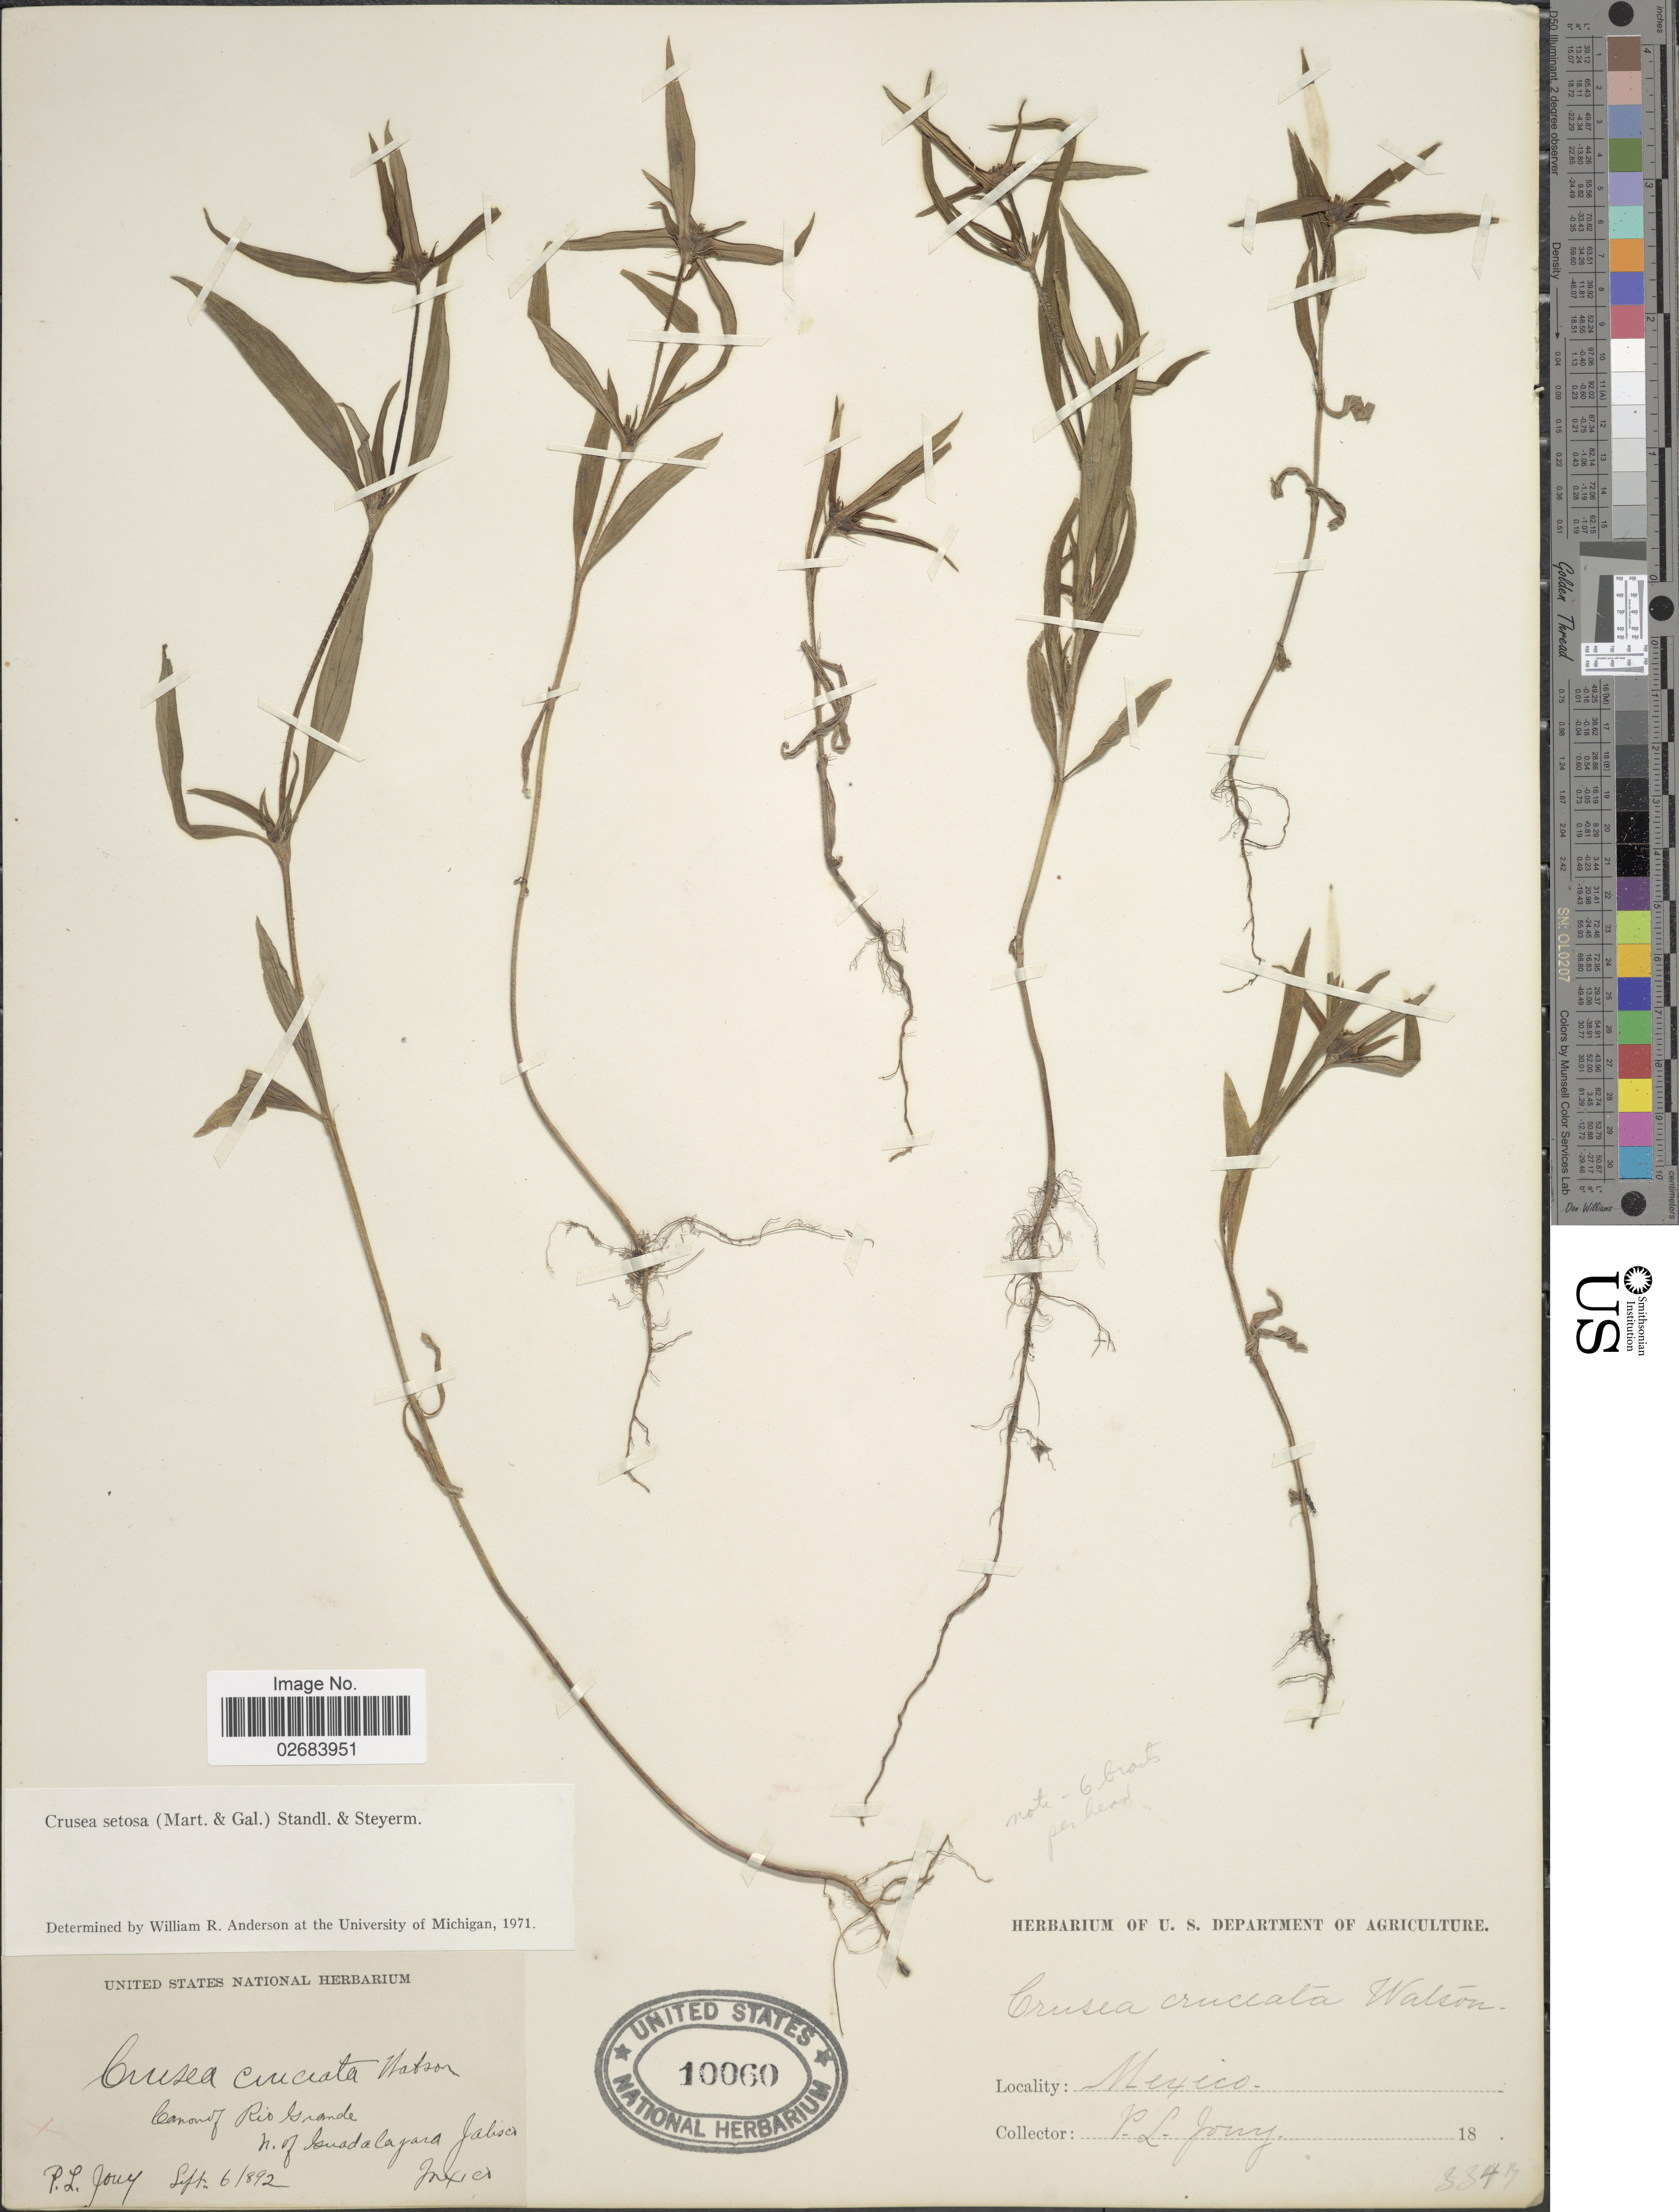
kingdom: Plantae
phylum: Tracheophyta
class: Magnoliopsida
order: Gentianales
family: Rubiaceae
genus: Crusea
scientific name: Crusea setosa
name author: (M. Martens & Galeotti) Standl. & Steyerm.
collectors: P. Jony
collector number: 3847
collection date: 1892-09-06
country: Mexico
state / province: Jalisco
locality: Canon of Rio Grande, n. of Guadalajara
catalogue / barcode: US 10060